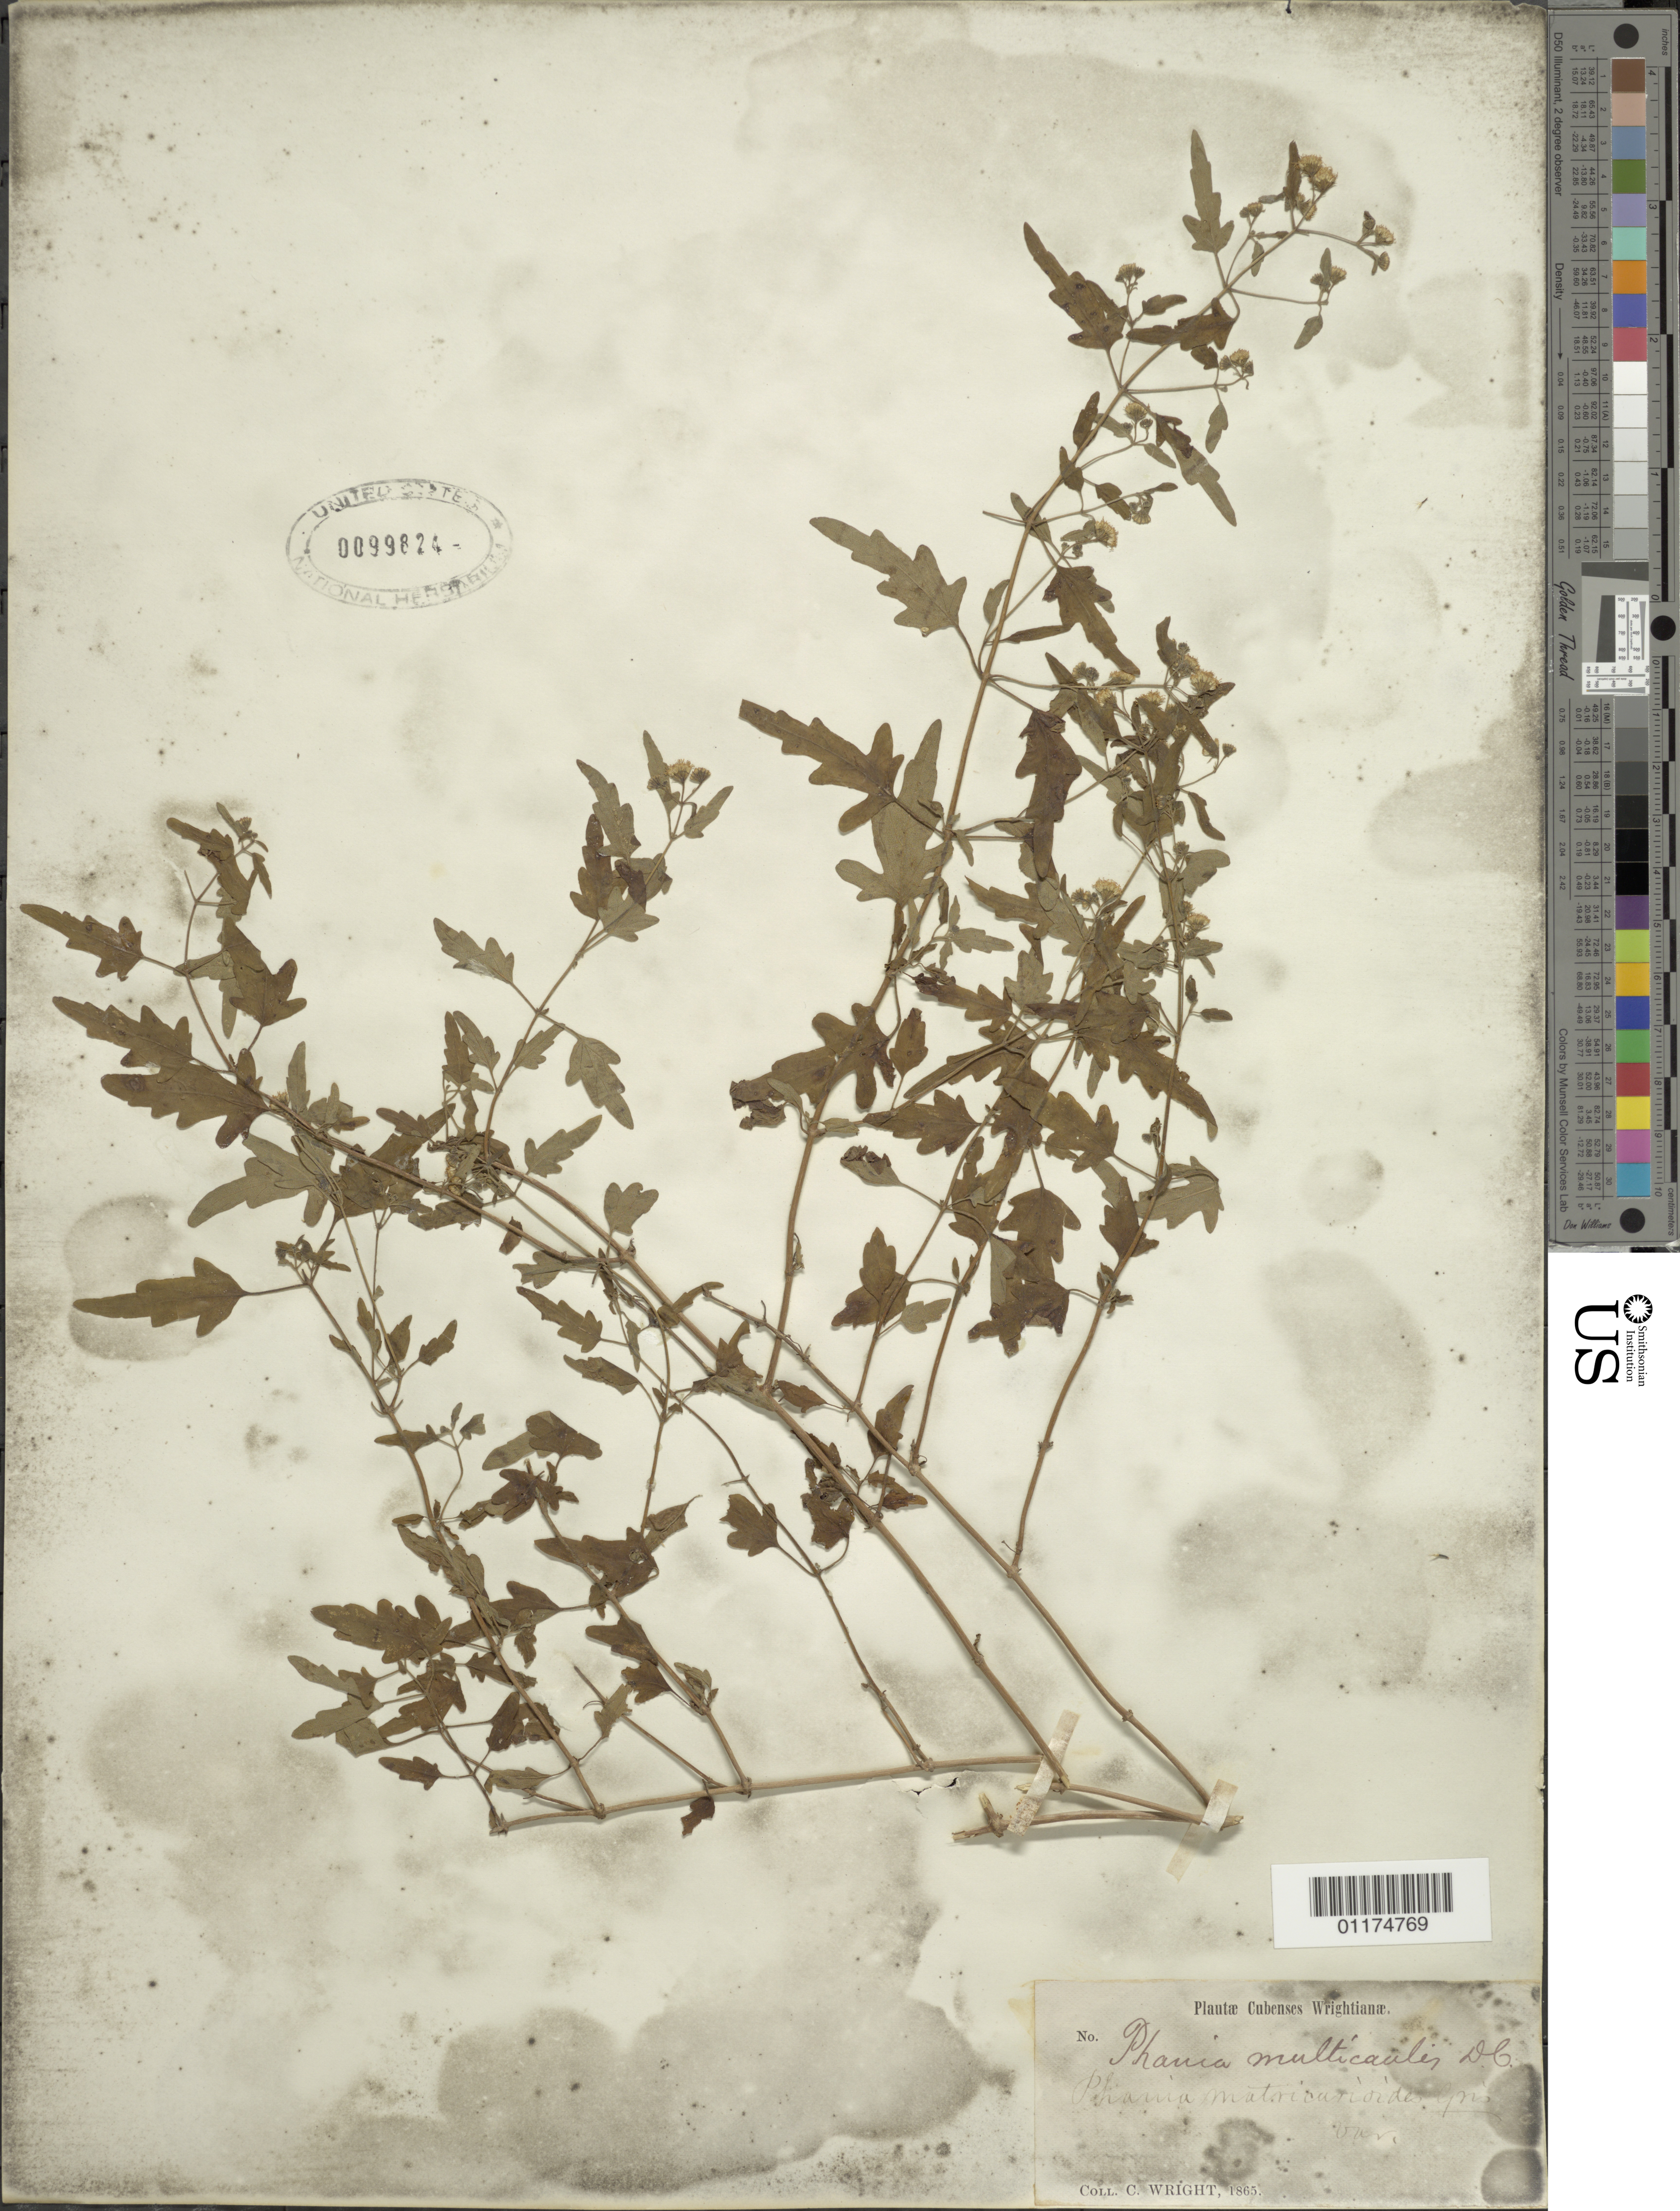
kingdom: Plantae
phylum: Tracheophyta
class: Magnoliopsida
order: Asterales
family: Asteraceae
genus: Phania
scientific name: Phania matricarioides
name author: (Spreng.) Griseb.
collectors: C. Wright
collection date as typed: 1865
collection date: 1865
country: Cuba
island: Cuba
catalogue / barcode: US 99824